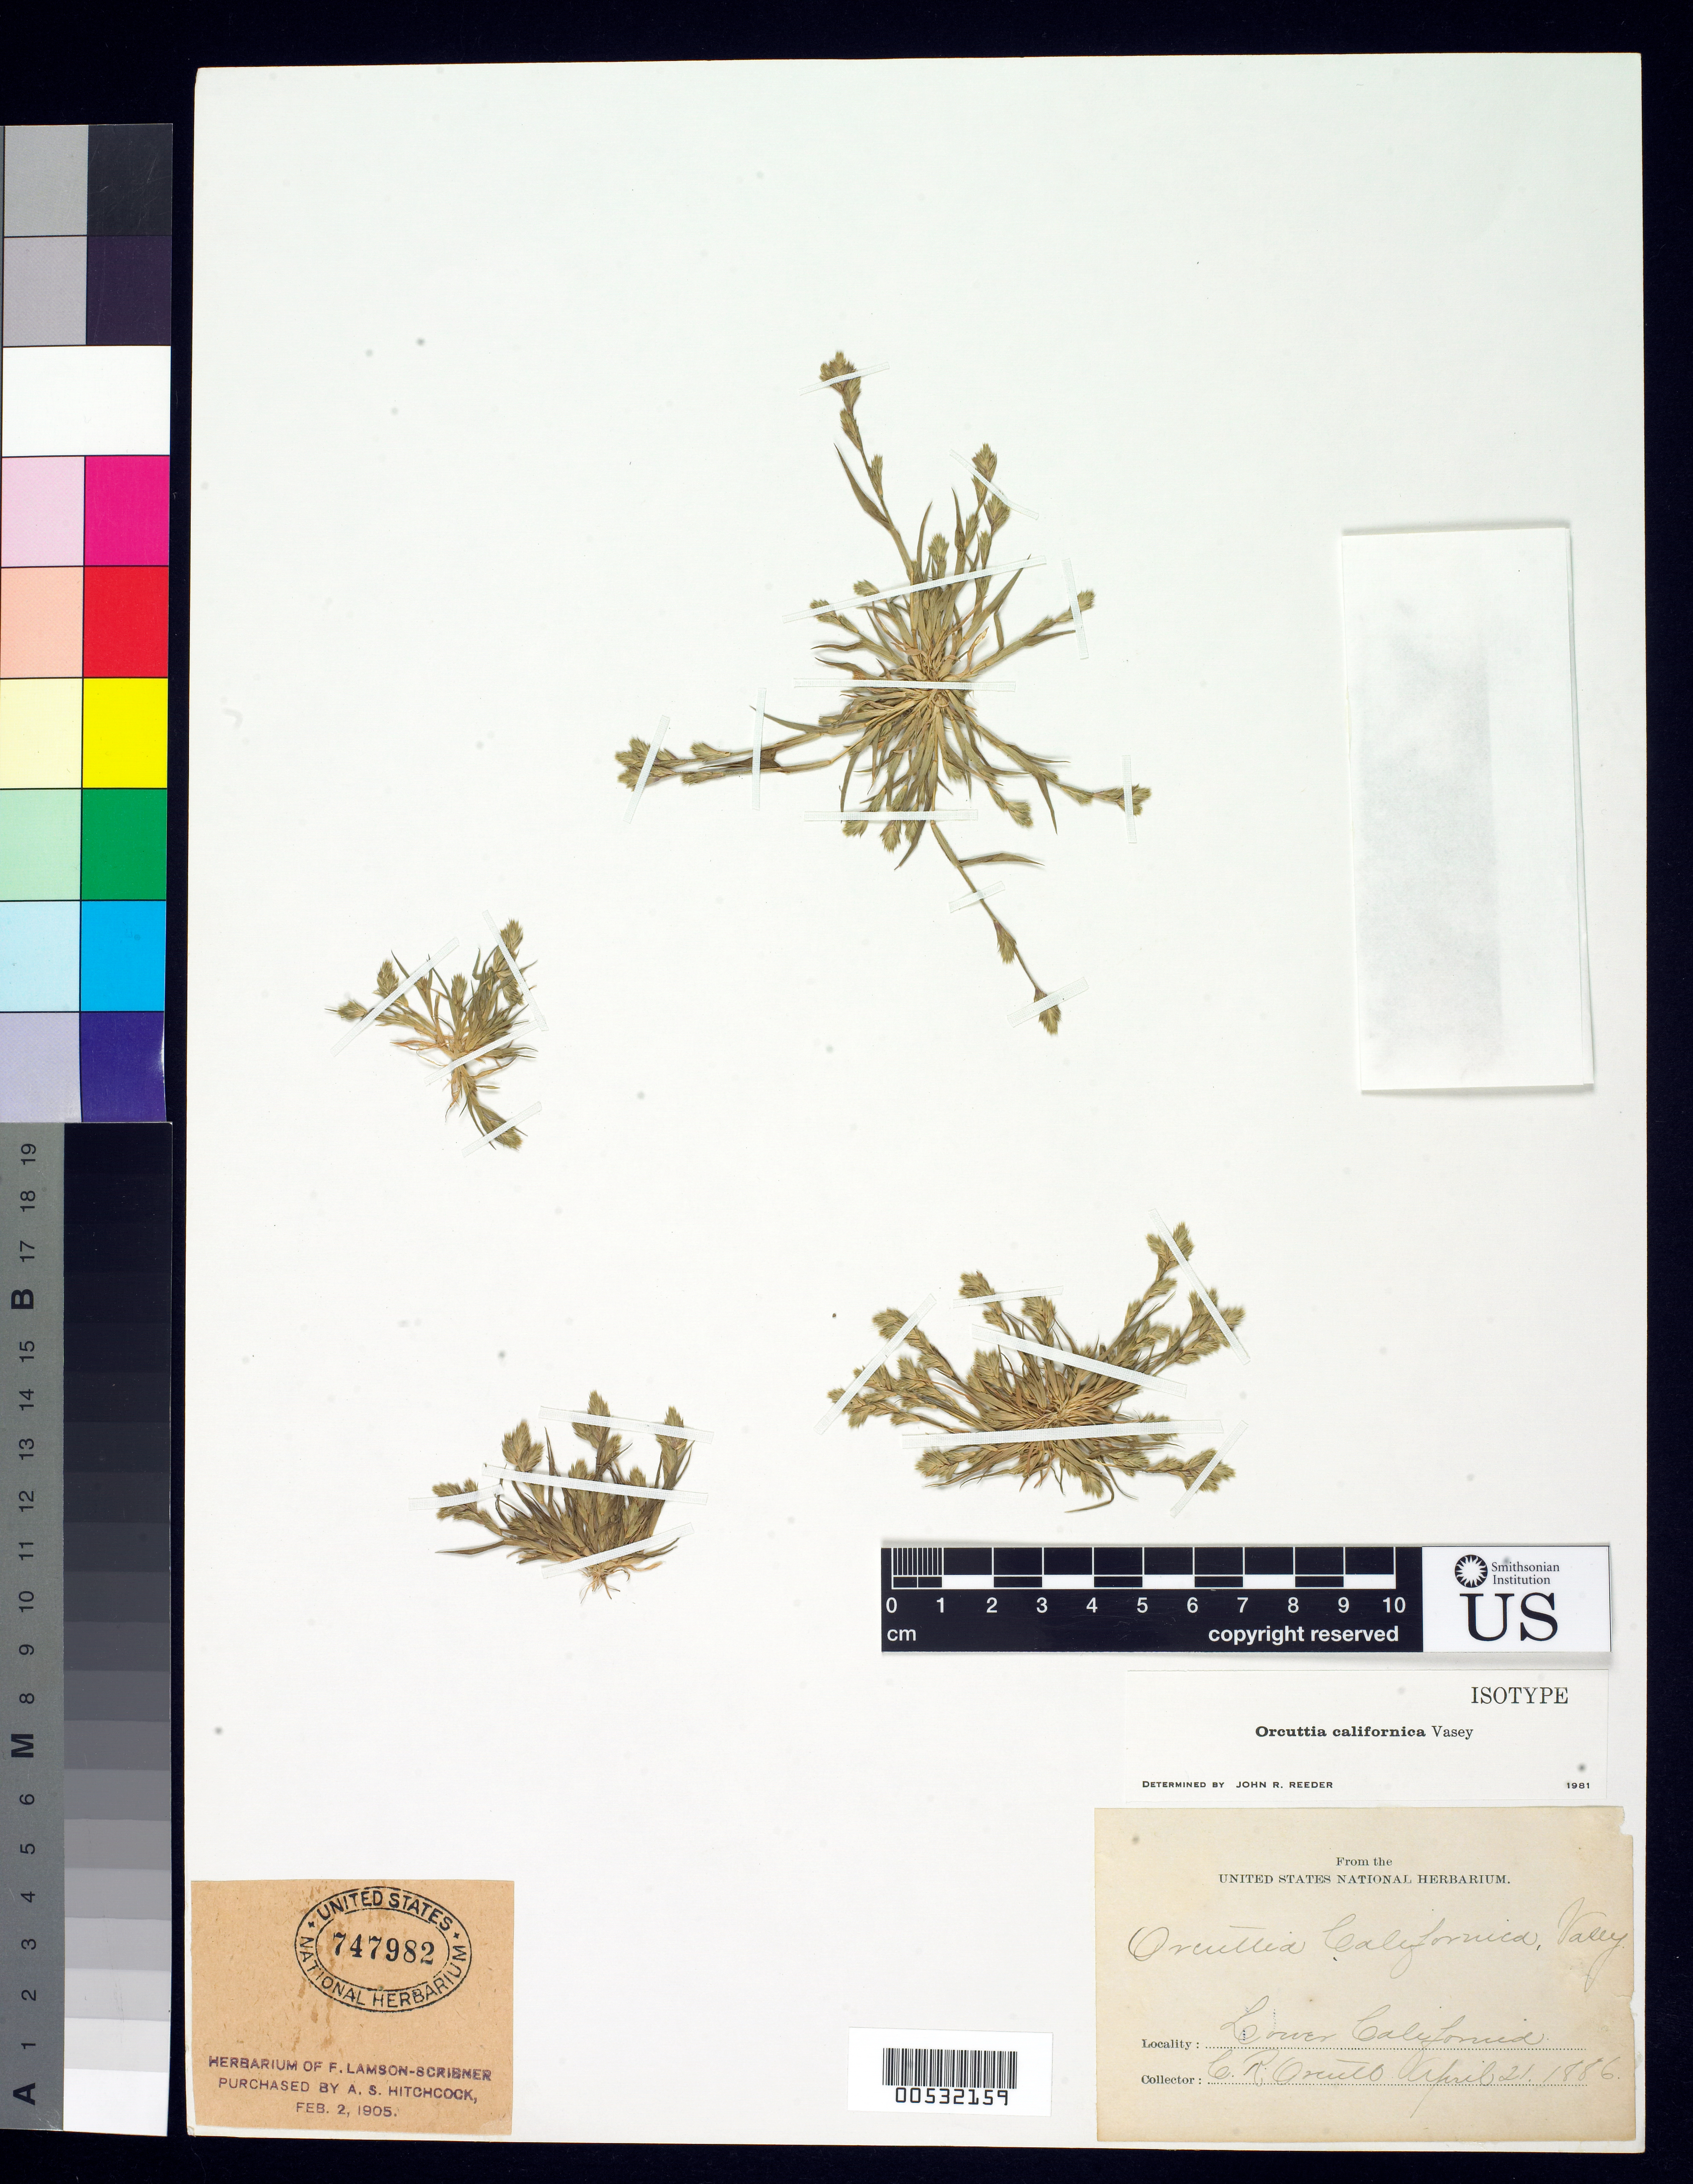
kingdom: Plantae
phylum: Tracheophyta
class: Liliopsida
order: Poales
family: Poaceae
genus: Orcuttia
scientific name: Orcuttia californica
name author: Vasey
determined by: Reeder, J. R., (UNITED STATES)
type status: Isotype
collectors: C. R. Orcutt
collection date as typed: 21 Apr 1886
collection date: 1886-04-21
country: Mexico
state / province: Baja California Norte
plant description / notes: Collection is s.n. but apparently a duplicate of Orcutt 1439.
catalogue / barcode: US 747982